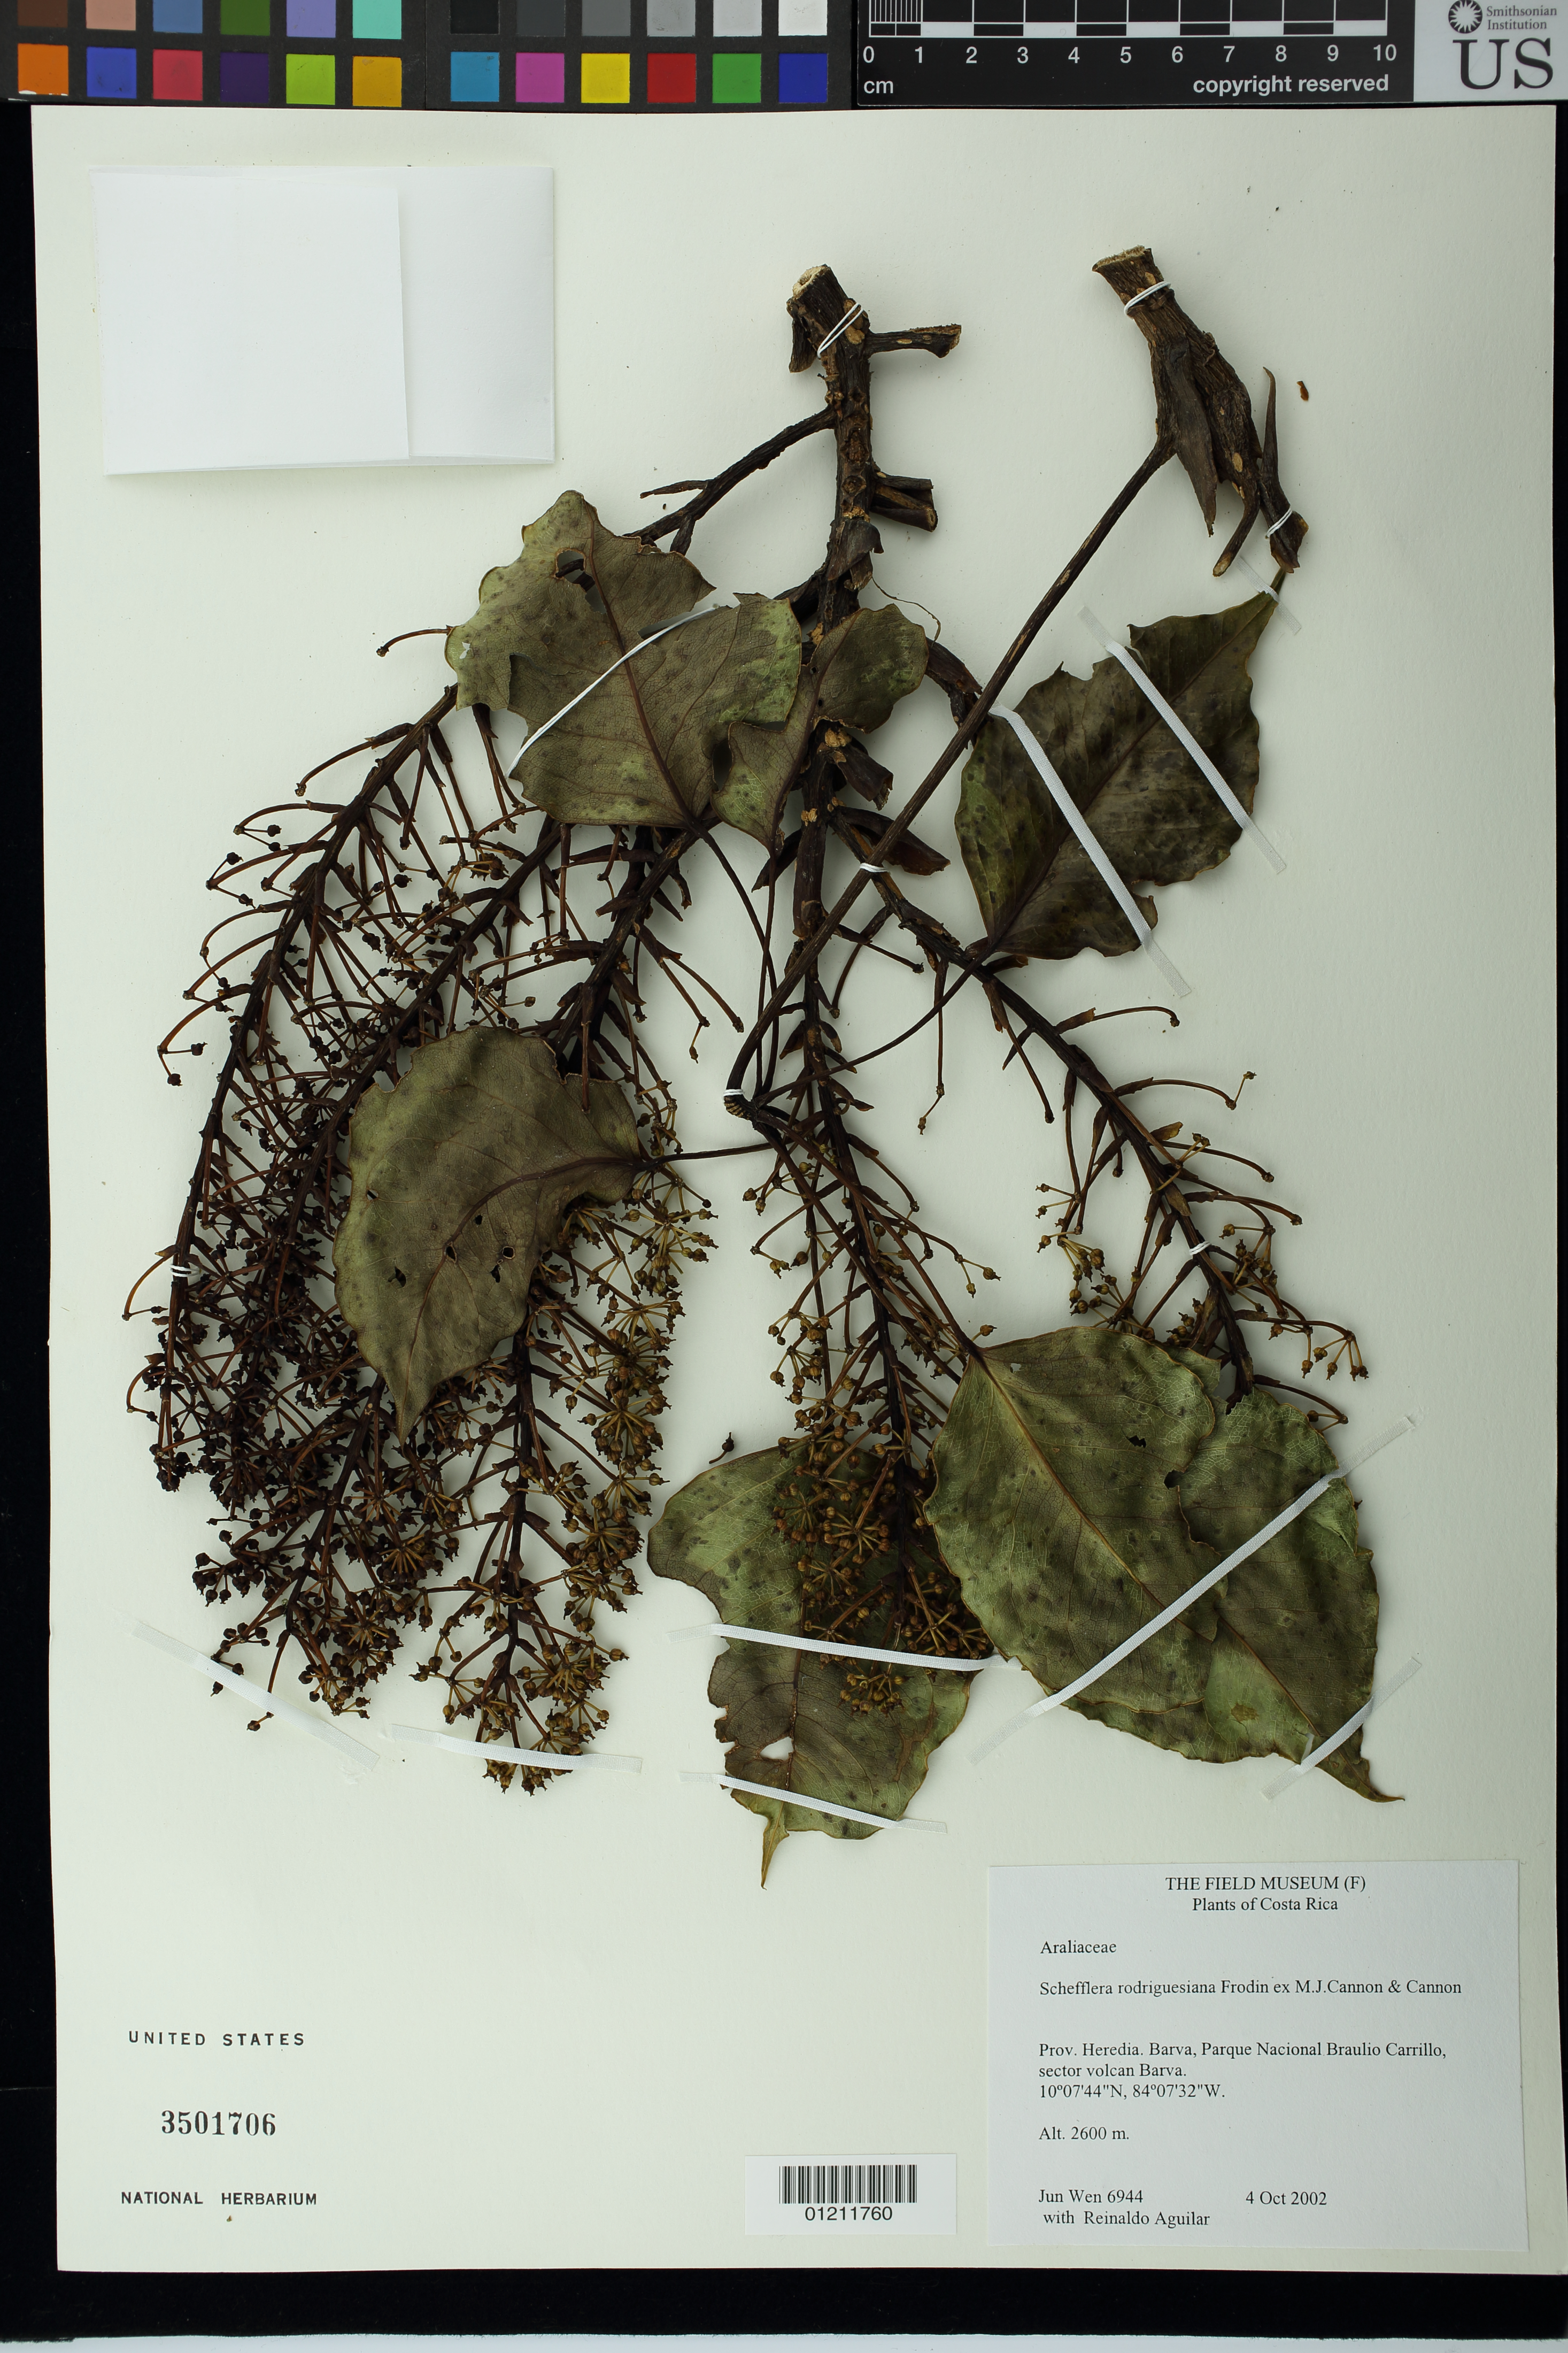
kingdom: Plantae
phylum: Tracheophyta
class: Magnoliopsida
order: Apiales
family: Araliaceae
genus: Schefflera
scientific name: Schefflera rodriguesiana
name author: Frodin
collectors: J. Wen & R. Aguilar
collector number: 6944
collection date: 2002-10-04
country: Costa Rica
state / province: Heredia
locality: Barva, Parque Nacional Braulio Carrillo, sector volcan Barva.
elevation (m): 2600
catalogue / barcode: US 3501706